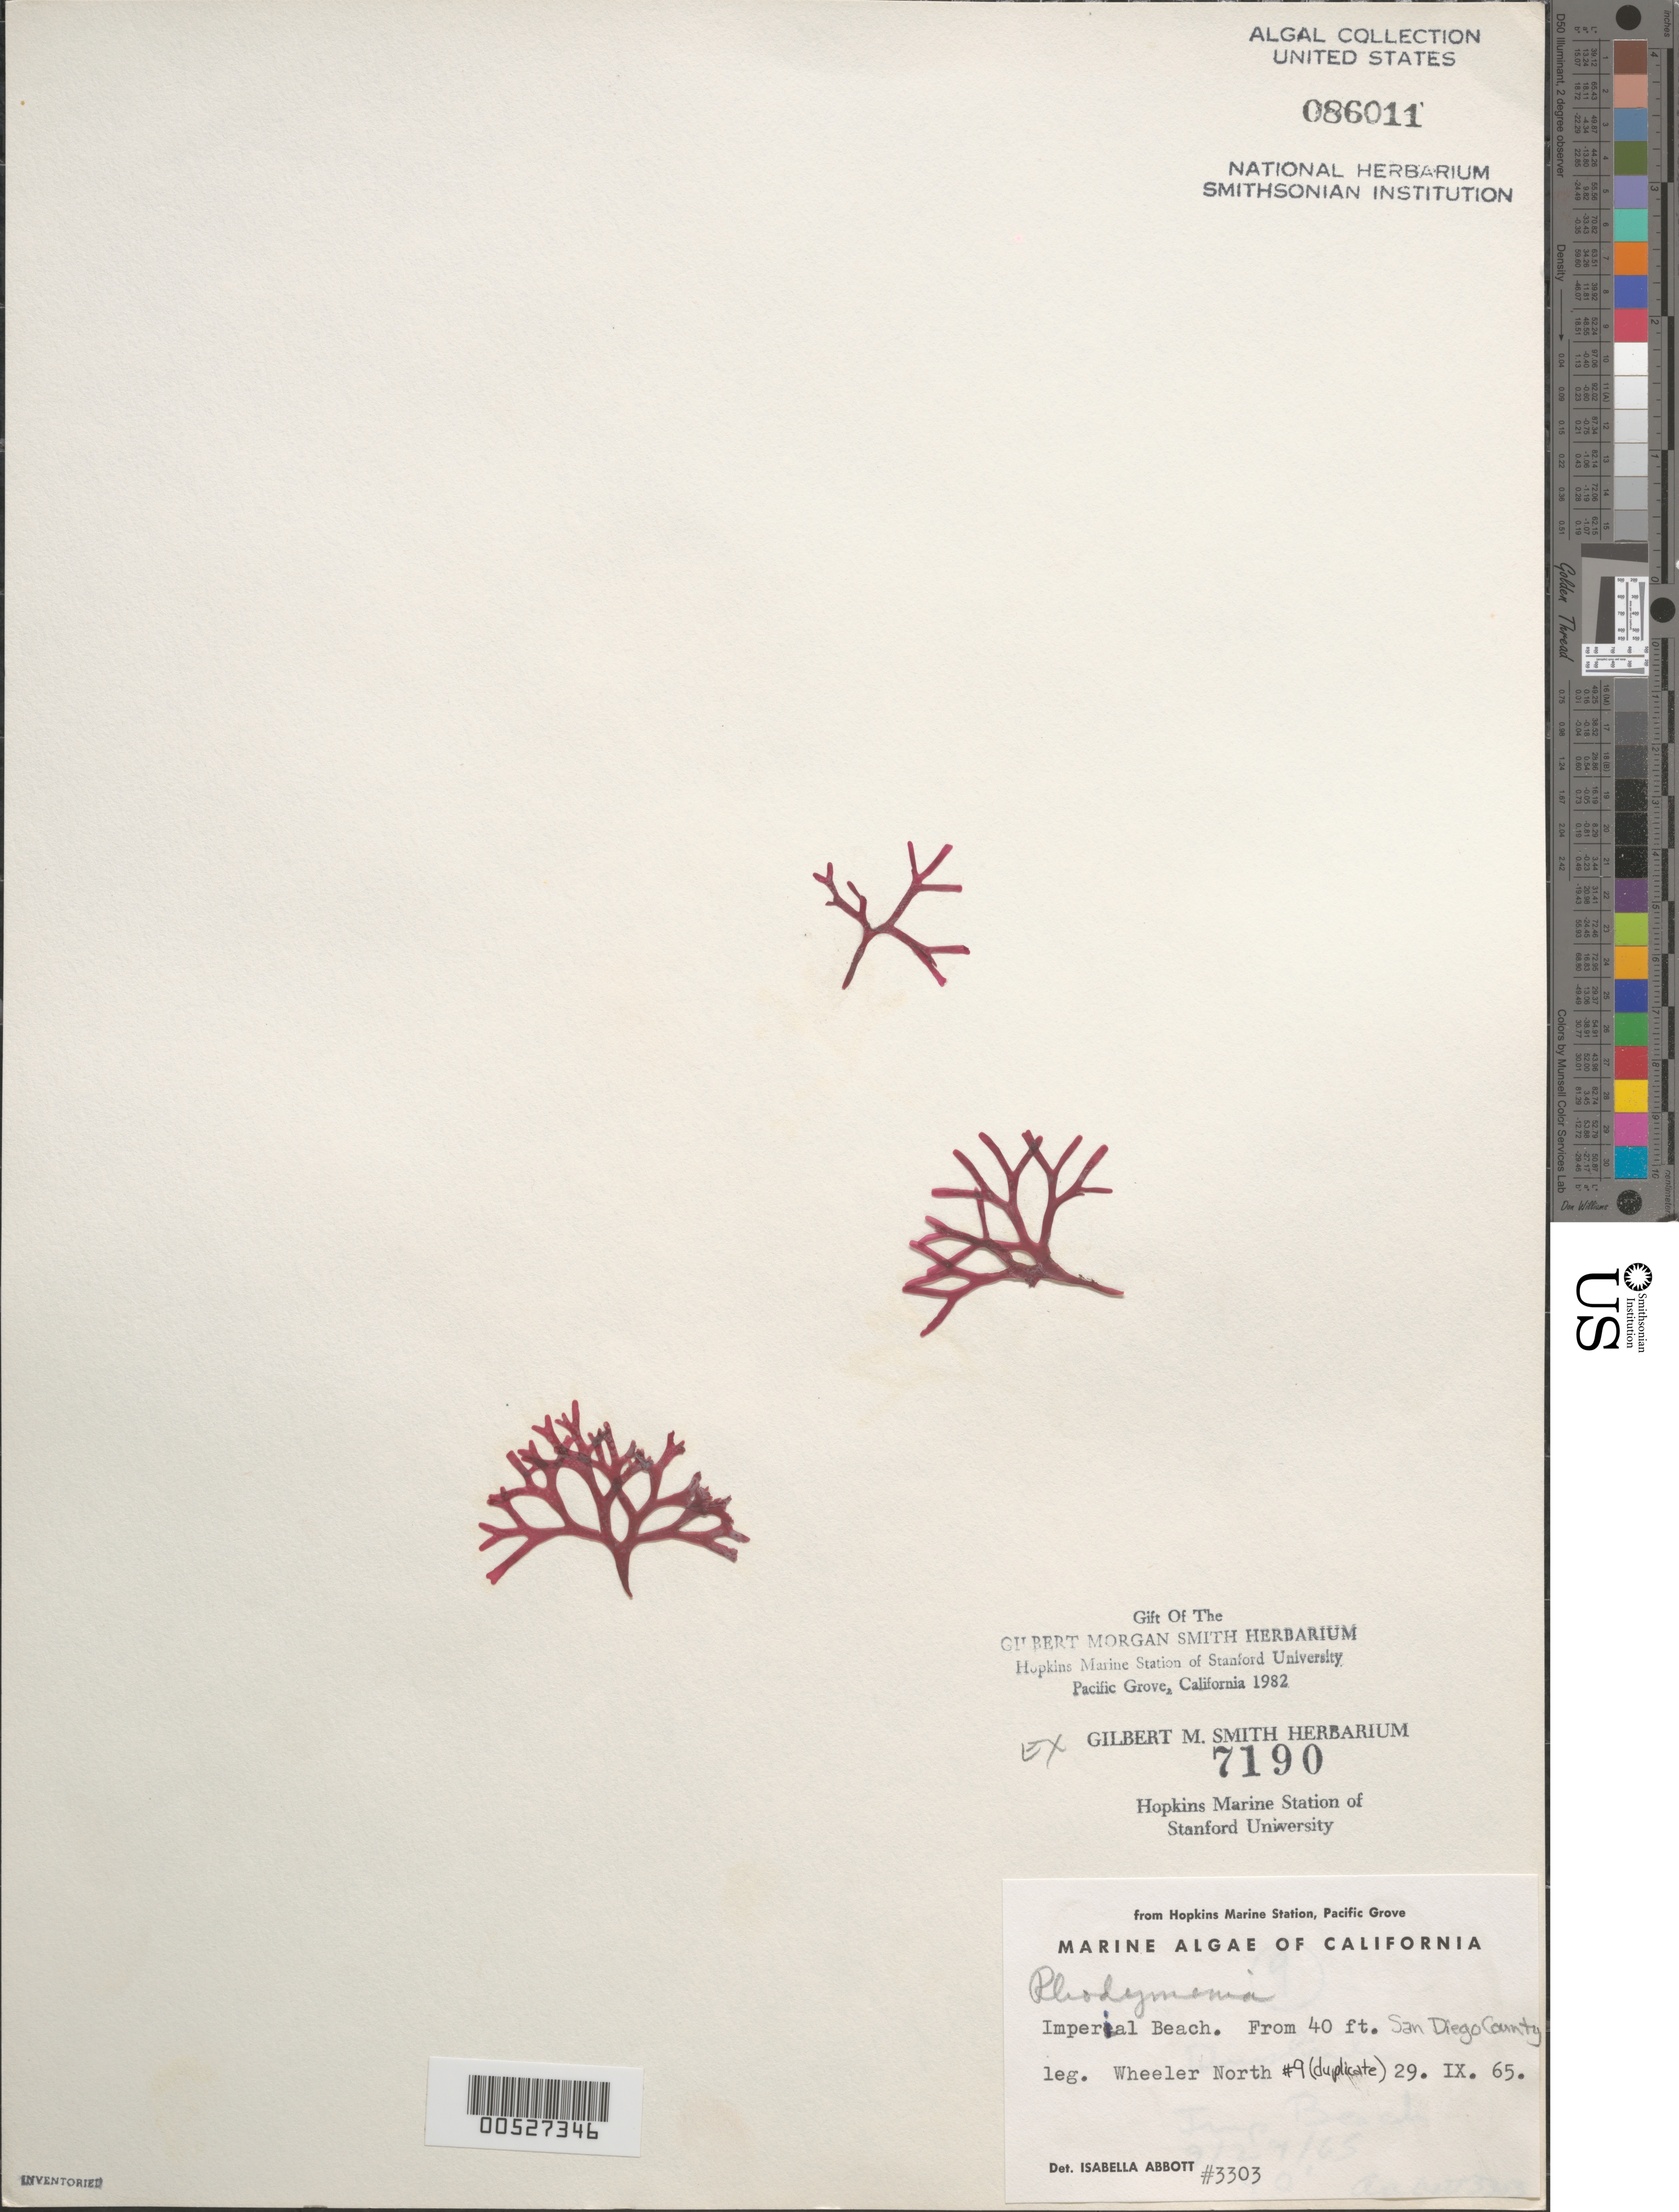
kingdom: Plantae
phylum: Rhodophyta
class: Florideophyceae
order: Rhodymeniales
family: Rhodymeniaceae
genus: Rhodymenia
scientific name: Rhodymenia sp.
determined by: Abbott, Isabella A.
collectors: W. North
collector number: IAA 3303 & North 9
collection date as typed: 29 Sep 1965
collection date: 1965-09-29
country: United States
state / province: California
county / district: San Diego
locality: Imperial Beach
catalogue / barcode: US 86011